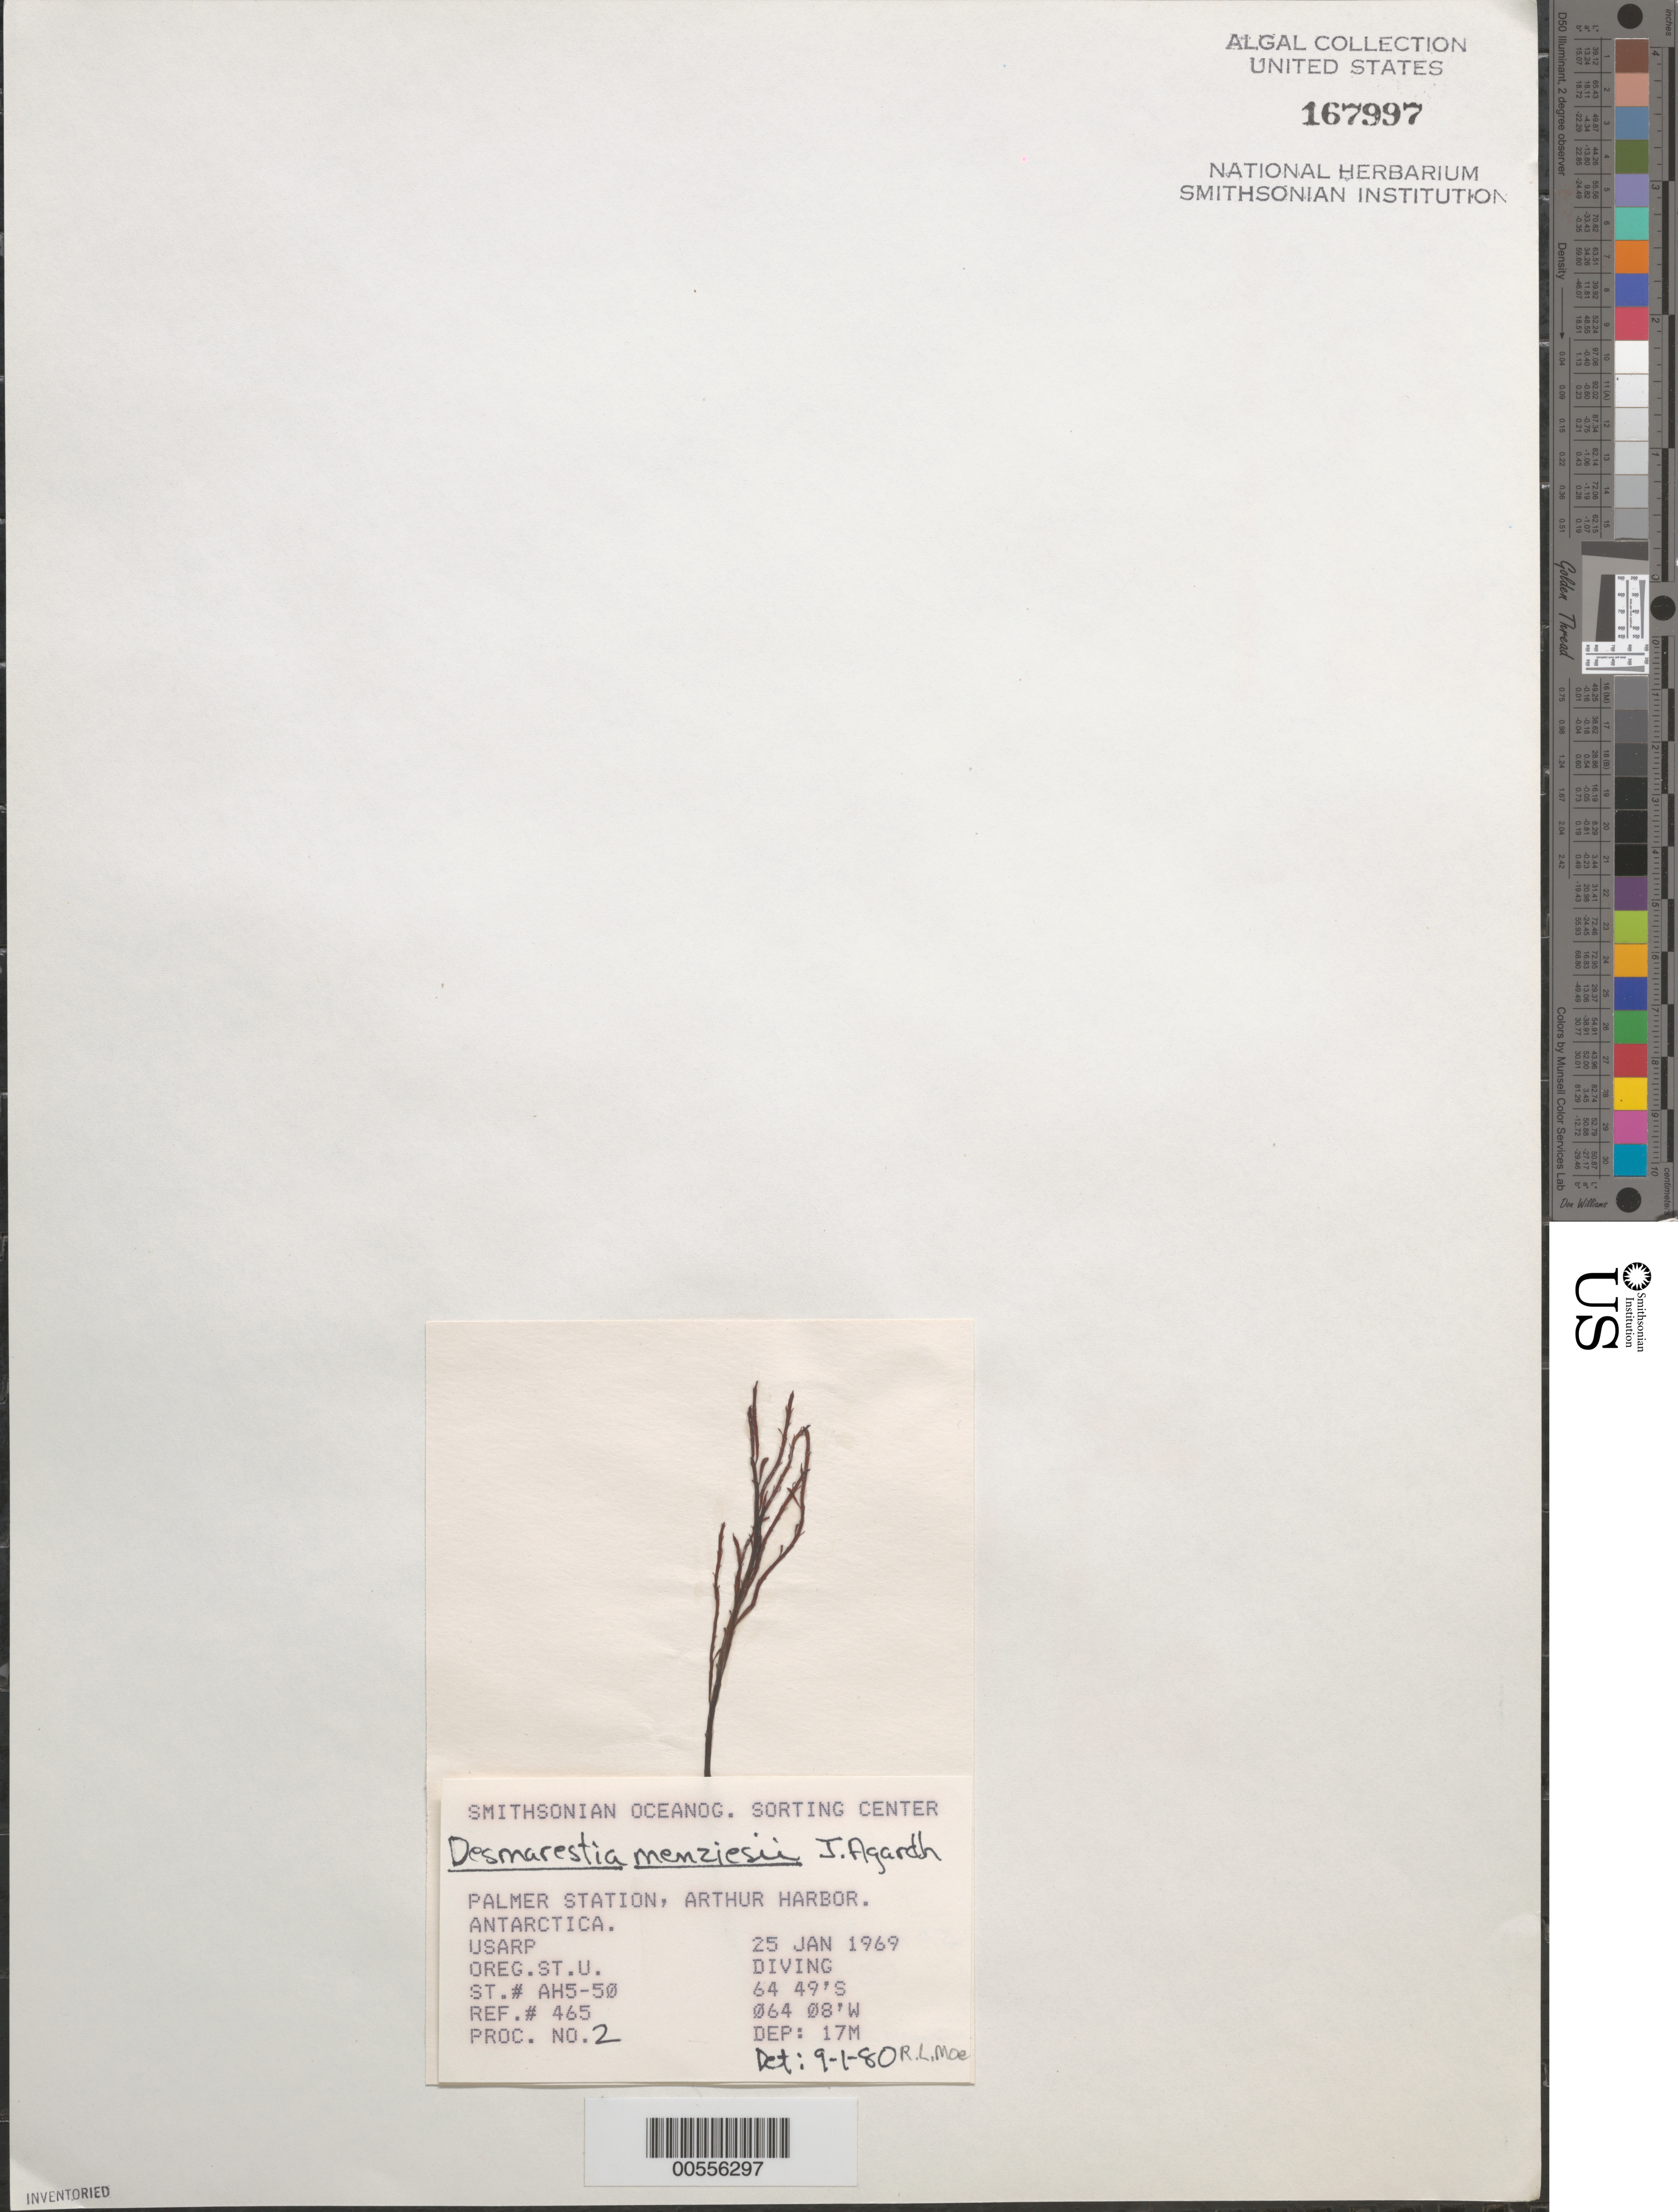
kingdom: Chromista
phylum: Ochrophyta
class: Phaeophyceae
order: Desmarestiales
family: Desmarestiaceae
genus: Desmarestia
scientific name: Desmarestia menziesii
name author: J. Agardh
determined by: Moe, R. L.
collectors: Oregon State University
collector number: Station Ah5-50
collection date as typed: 25 Jan 1969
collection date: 1969-01-25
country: Antarctica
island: Anvers Island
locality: Palmer Station, Arthur Harbor, Antarctic Peninsula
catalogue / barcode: US 167997